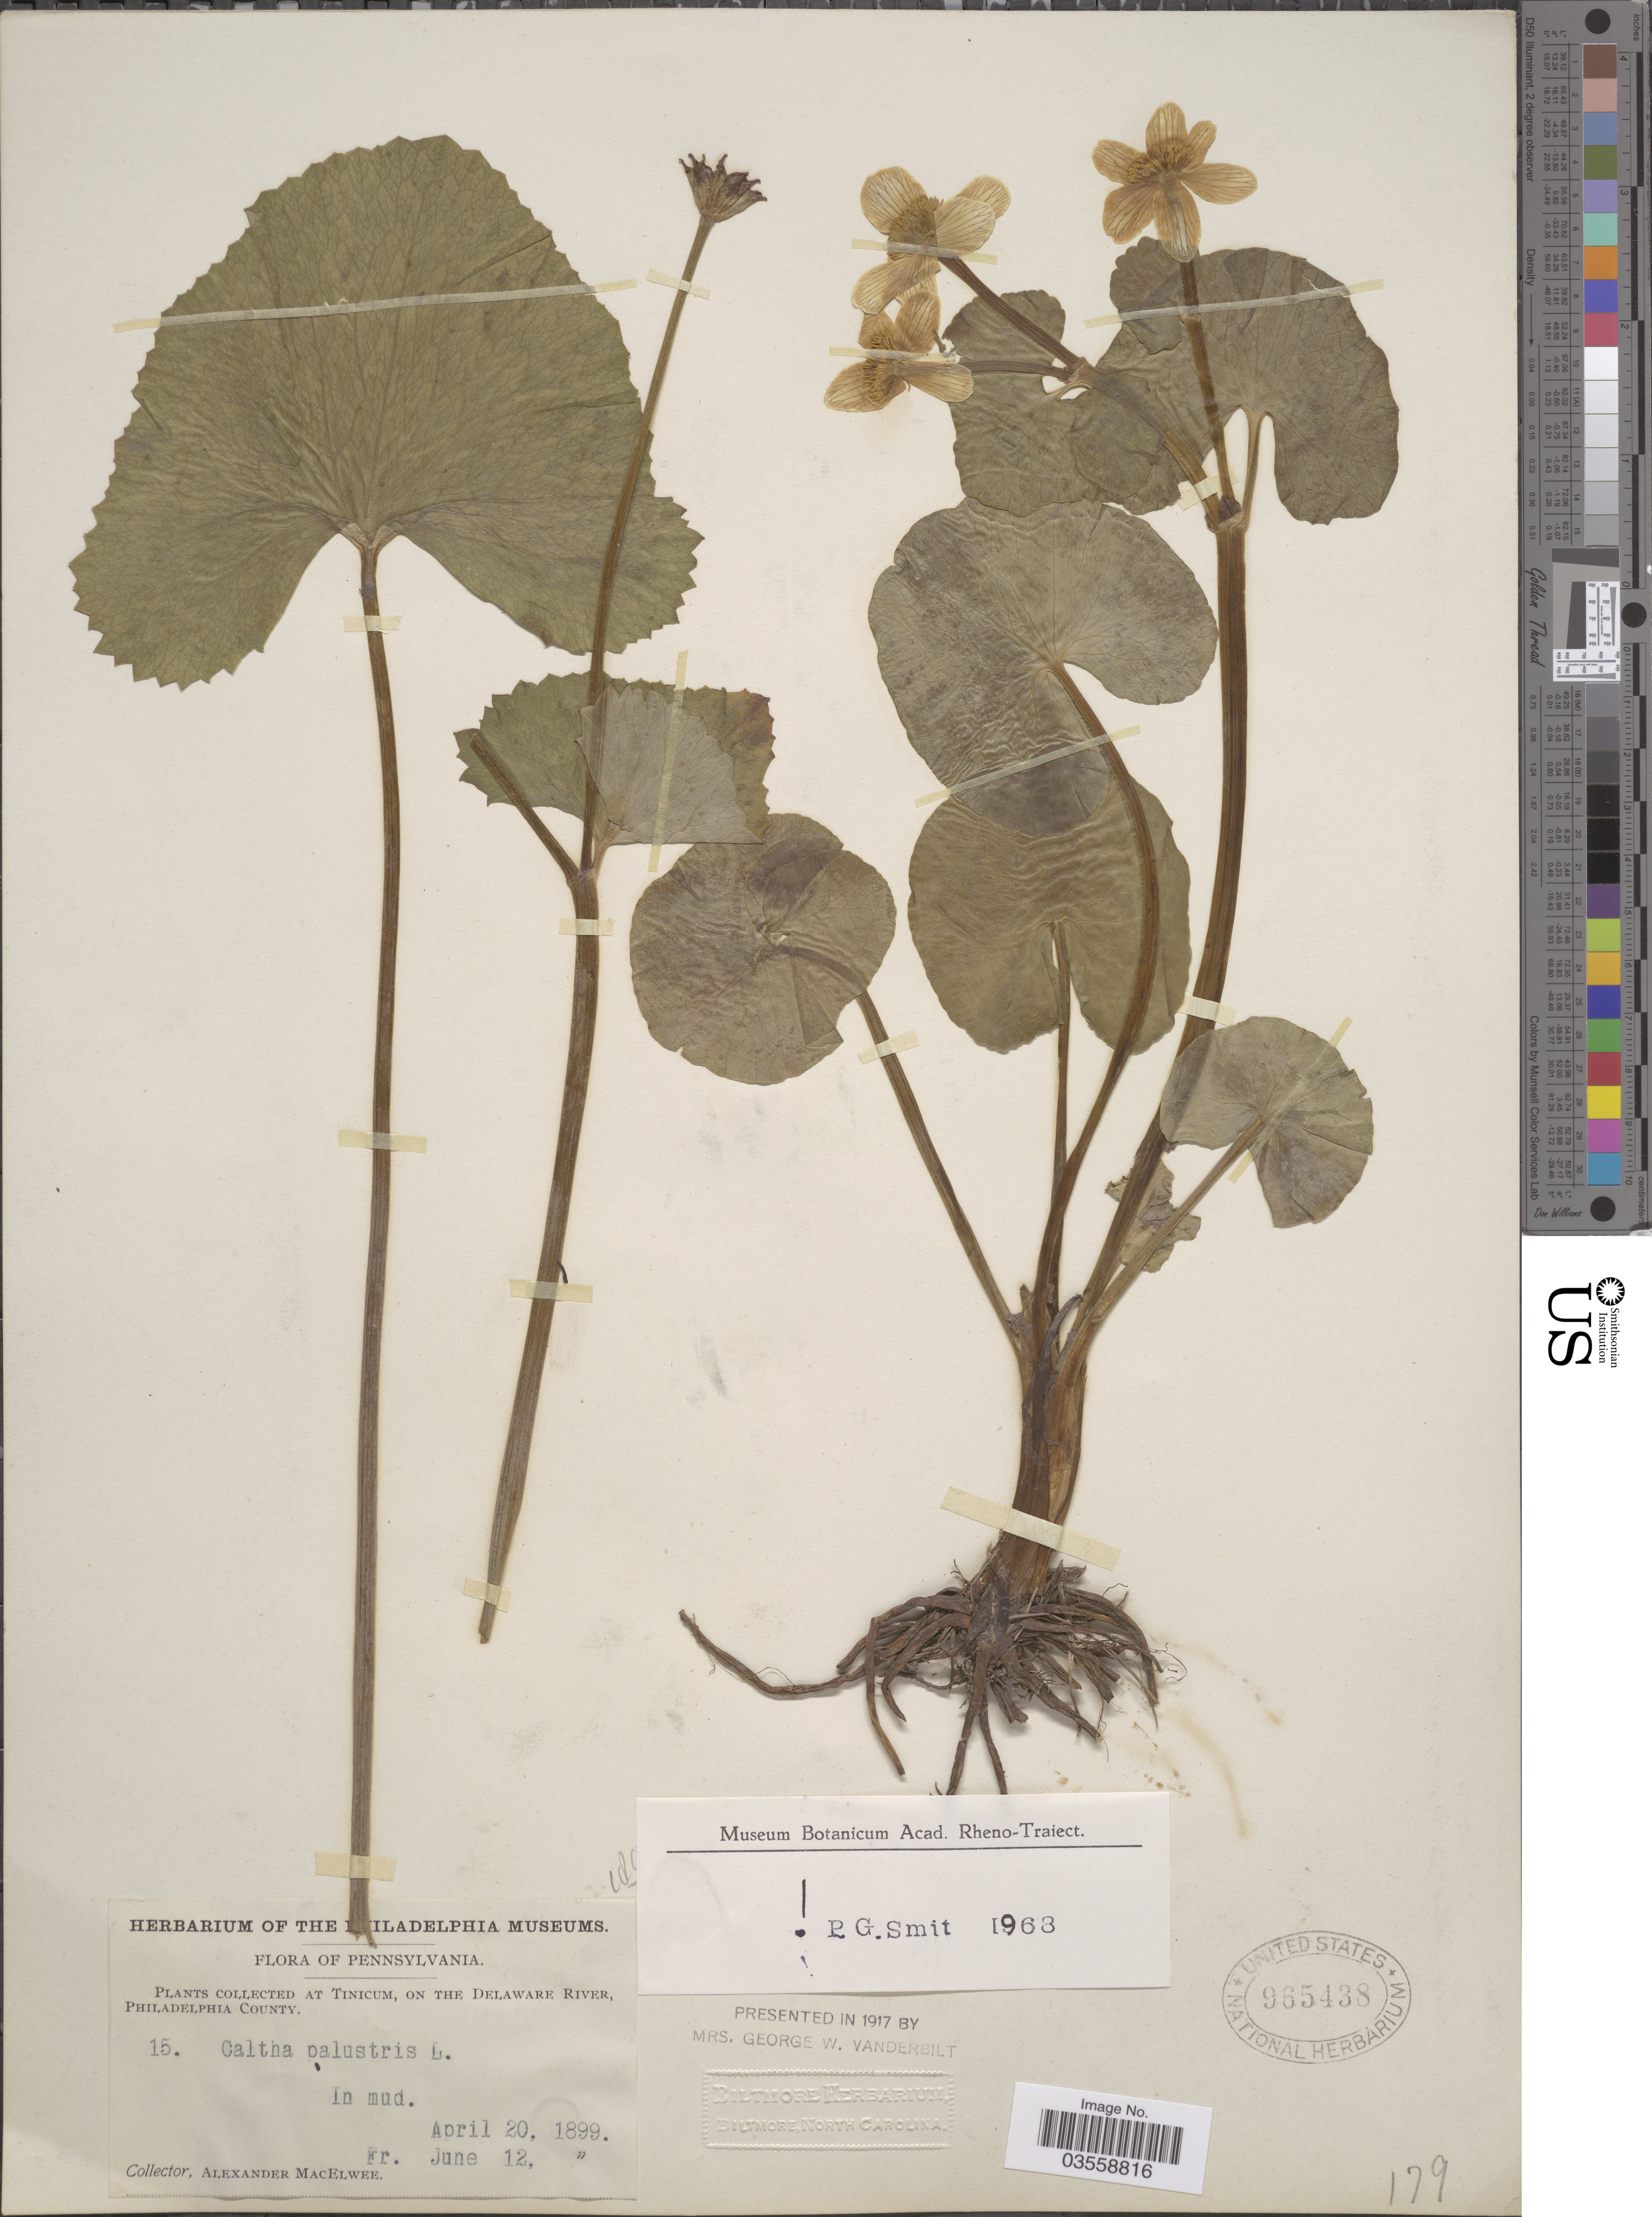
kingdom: Plantae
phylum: Tracheophyta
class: Magnoliopsida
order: Ranunculales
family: Ranunculaceae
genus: Caltha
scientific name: Caltha palustris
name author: L.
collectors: A. MacElwee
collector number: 15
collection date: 1899-04-20/1899-06-12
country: United States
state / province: Pennsylvania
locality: Tinicum, on the Delaware River, Philadelphia County.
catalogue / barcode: US 965438